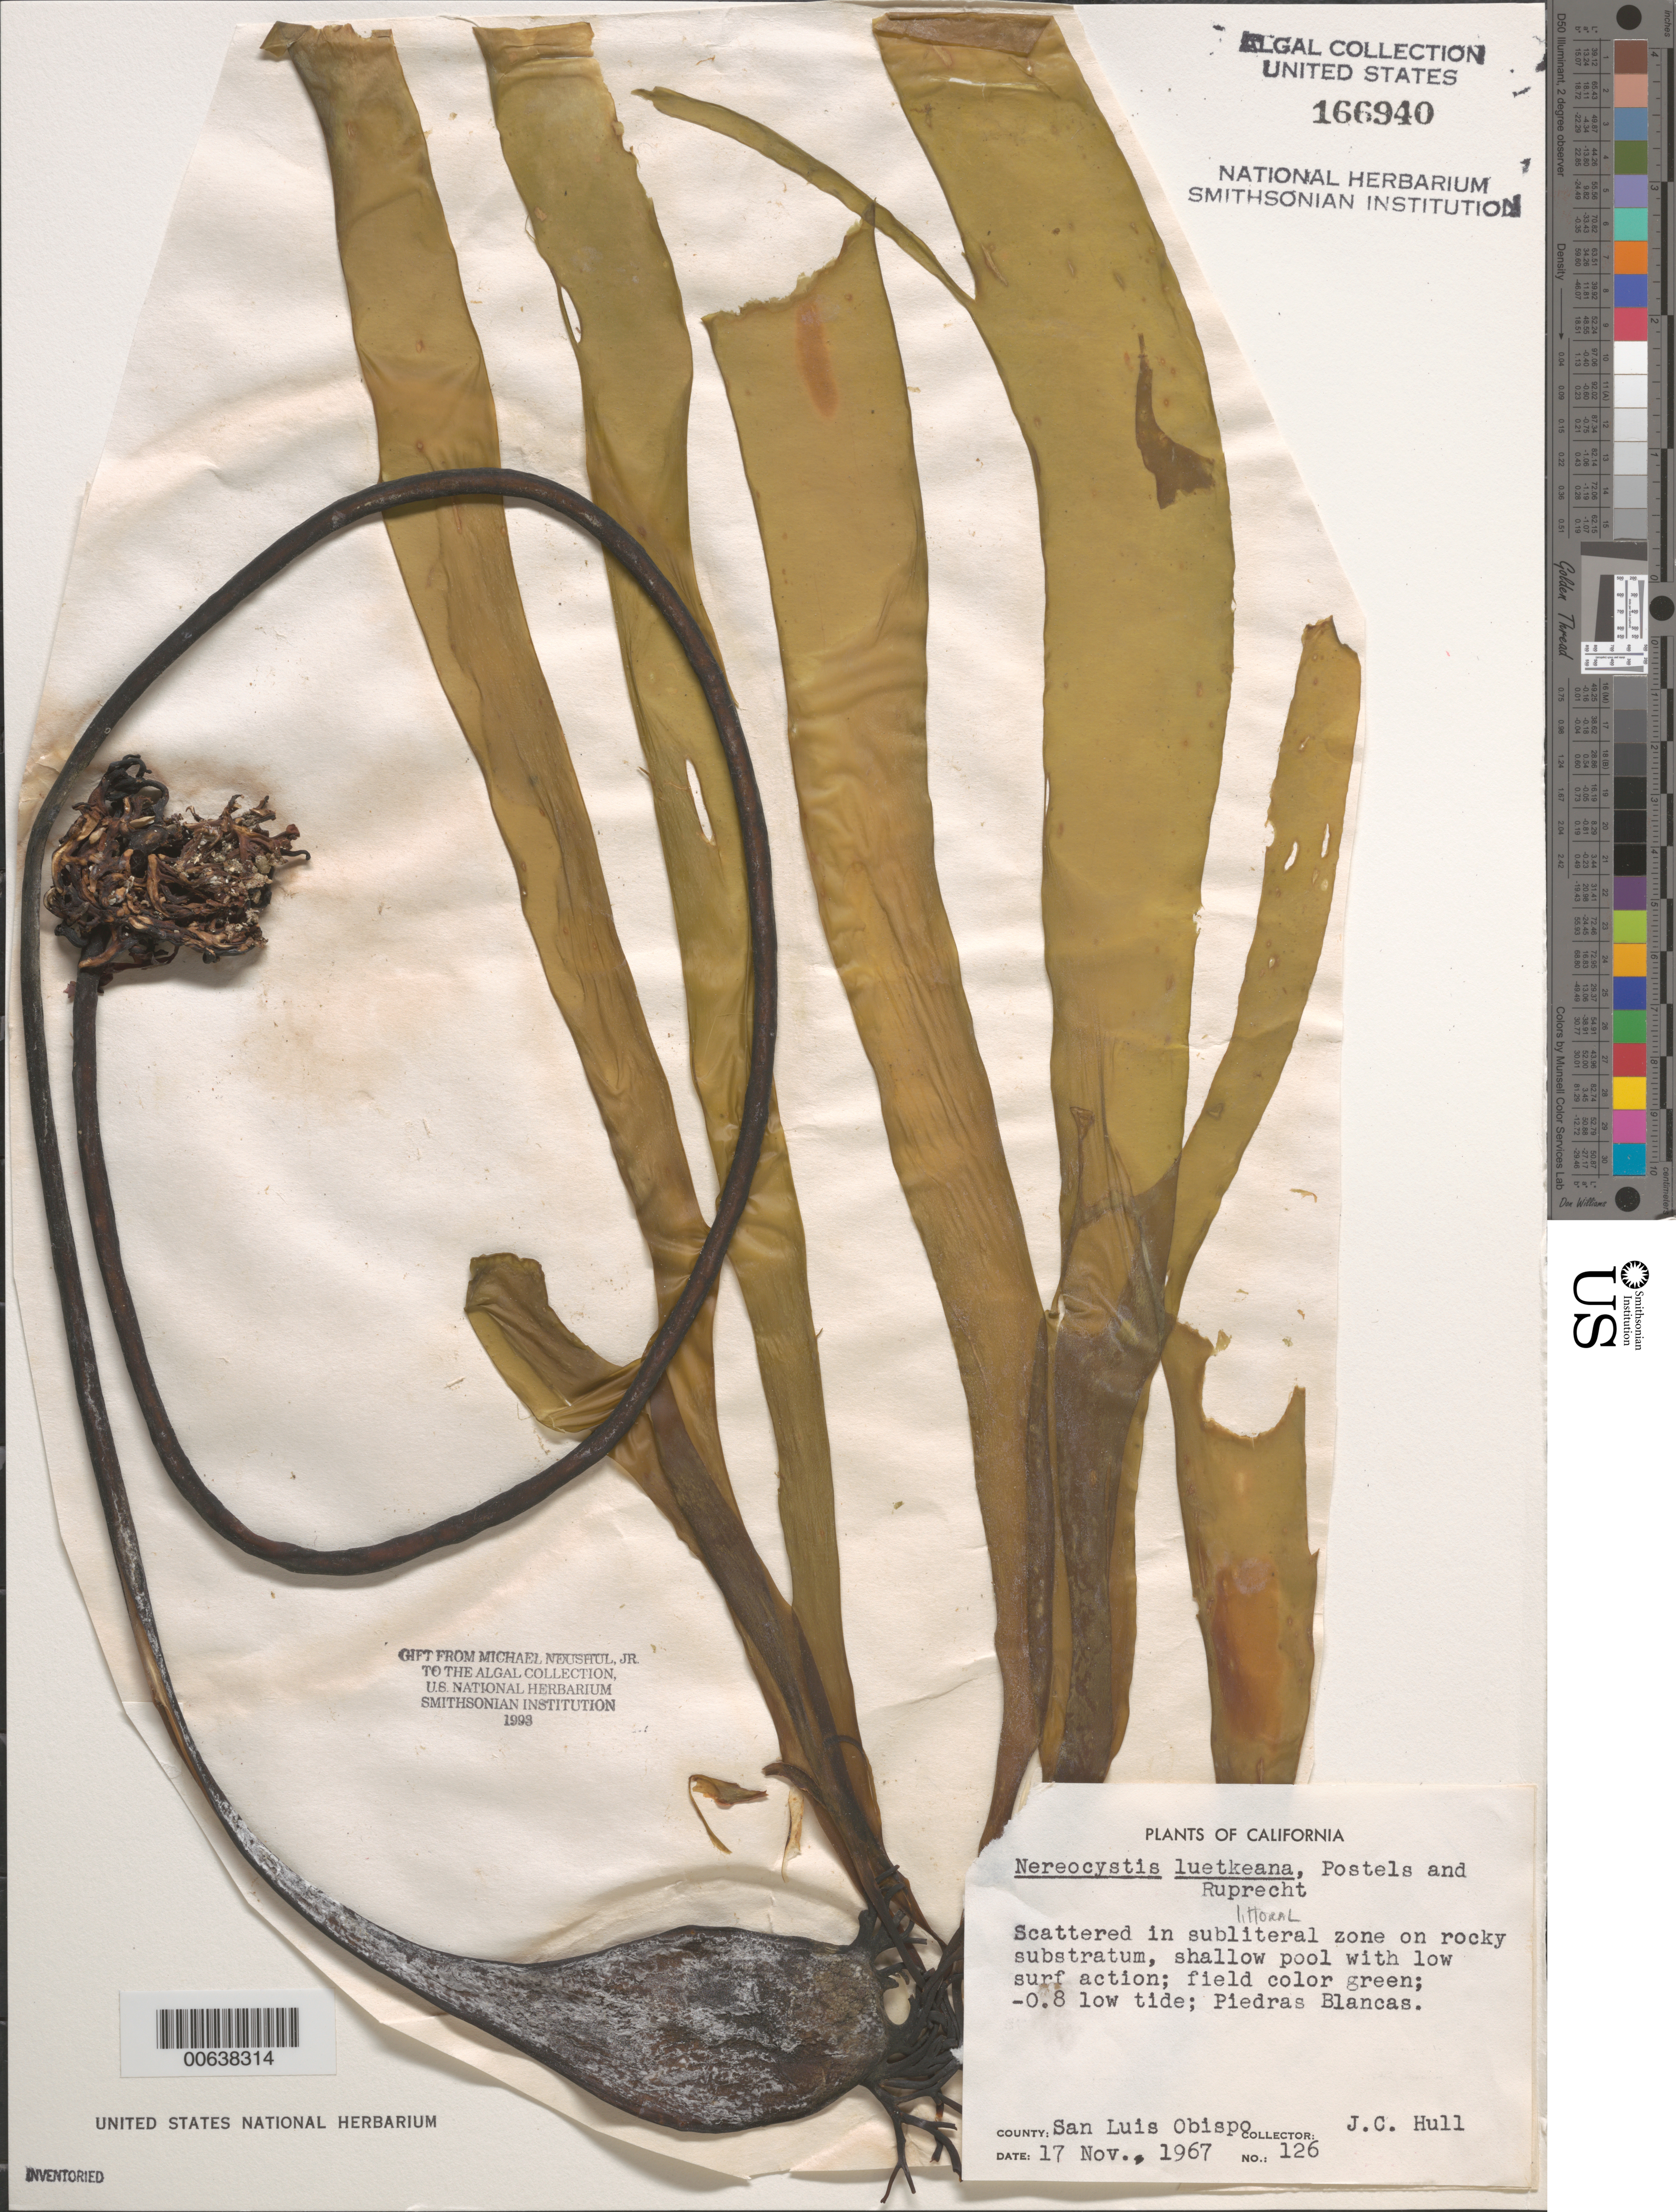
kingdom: Chromista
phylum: Ochrophyta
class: Phaeophyceae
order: Laminariales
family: Laminariaceae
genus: Nereocystis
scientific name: Nereocystis luetkeana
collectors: J. Hull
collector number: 126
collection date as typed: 17 Nov 1967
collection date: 1967-11-17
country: United States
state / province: California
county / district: San Luis Obispo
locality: Piedras Blancas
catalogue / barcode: US 166940